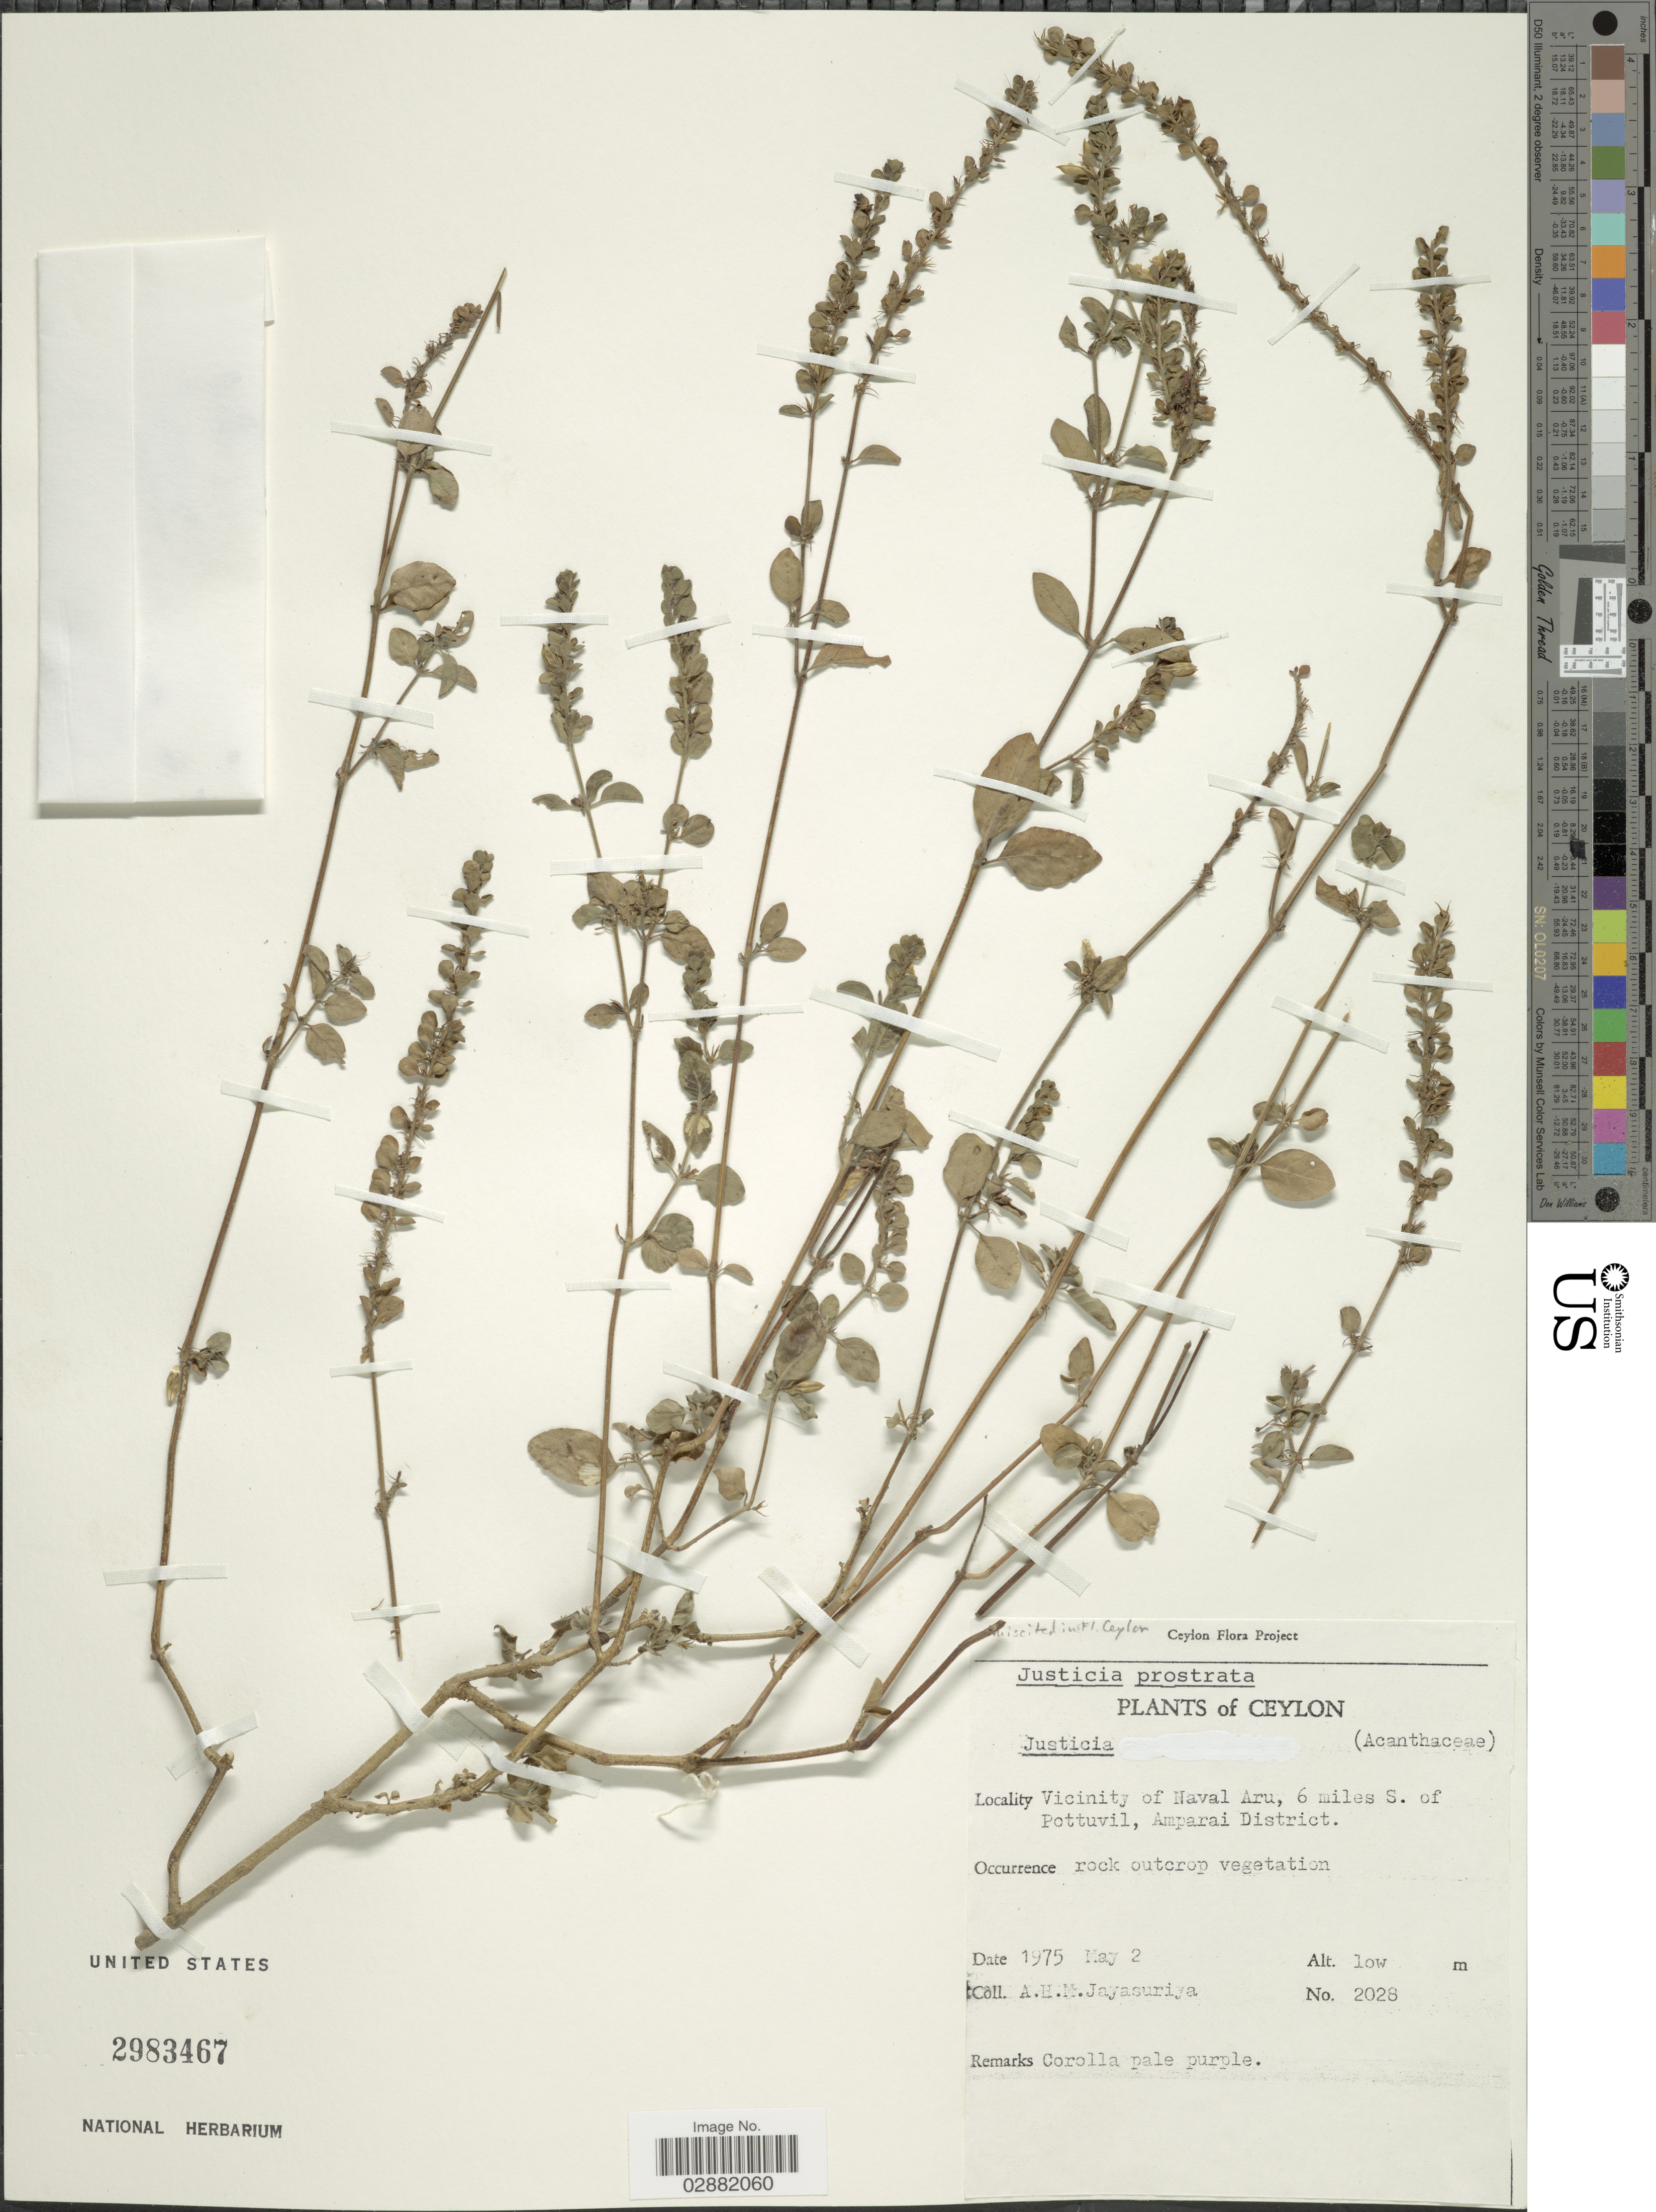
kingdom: Plantae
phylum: Tracheophyta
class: Magnoliopsida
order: Lamiales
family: Acanthaceae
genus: Justicia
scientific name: Justicia prostrata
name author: Gamble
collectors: A. H. Jayasuriya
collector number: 2028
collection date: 1975-05-02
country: Sri Lanka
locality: Ceylon, Vicinity of Naval Aru, 6 miles S. of Pottuvil, Amparai District.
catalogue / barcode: US 2983467